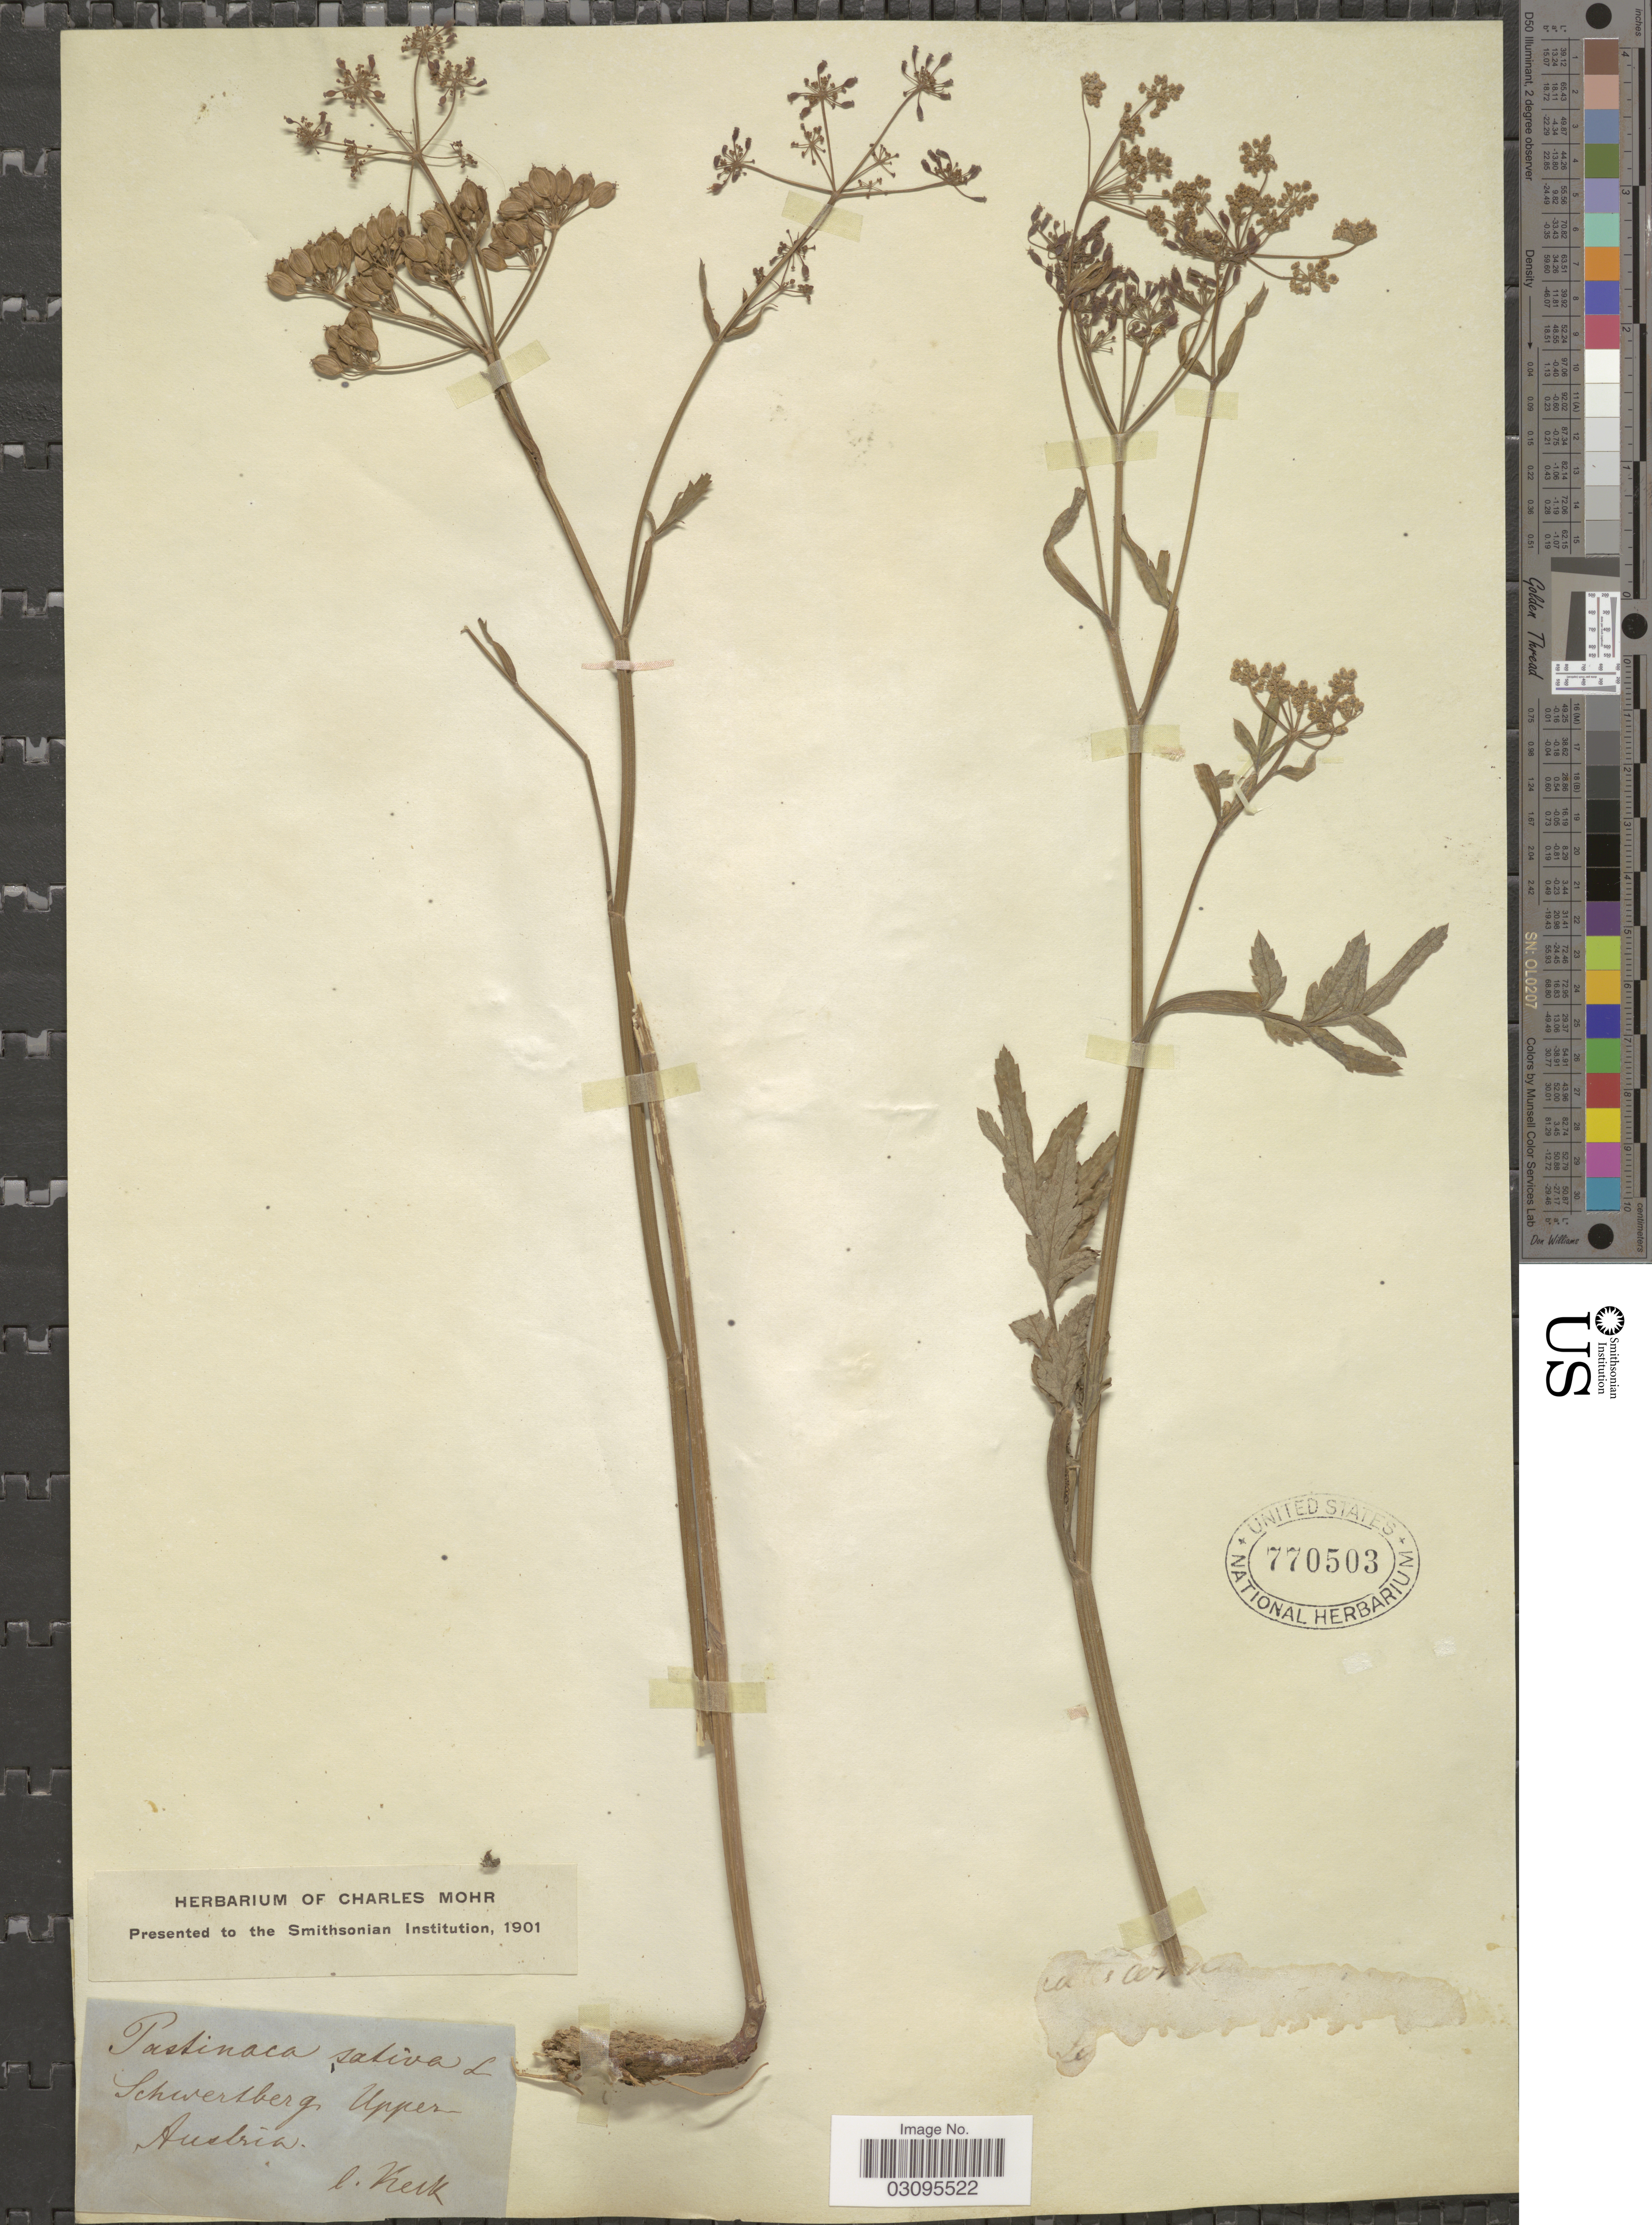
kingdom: Plantae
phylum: Tracheophyta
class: Magnoliopsida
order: Apiales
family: Apiaceae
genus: Pastinaca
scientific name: Pastinaca sativa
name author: L.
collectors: Kerk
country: Austria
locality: Schwertberg Upper Austria.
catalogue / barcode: US 770503